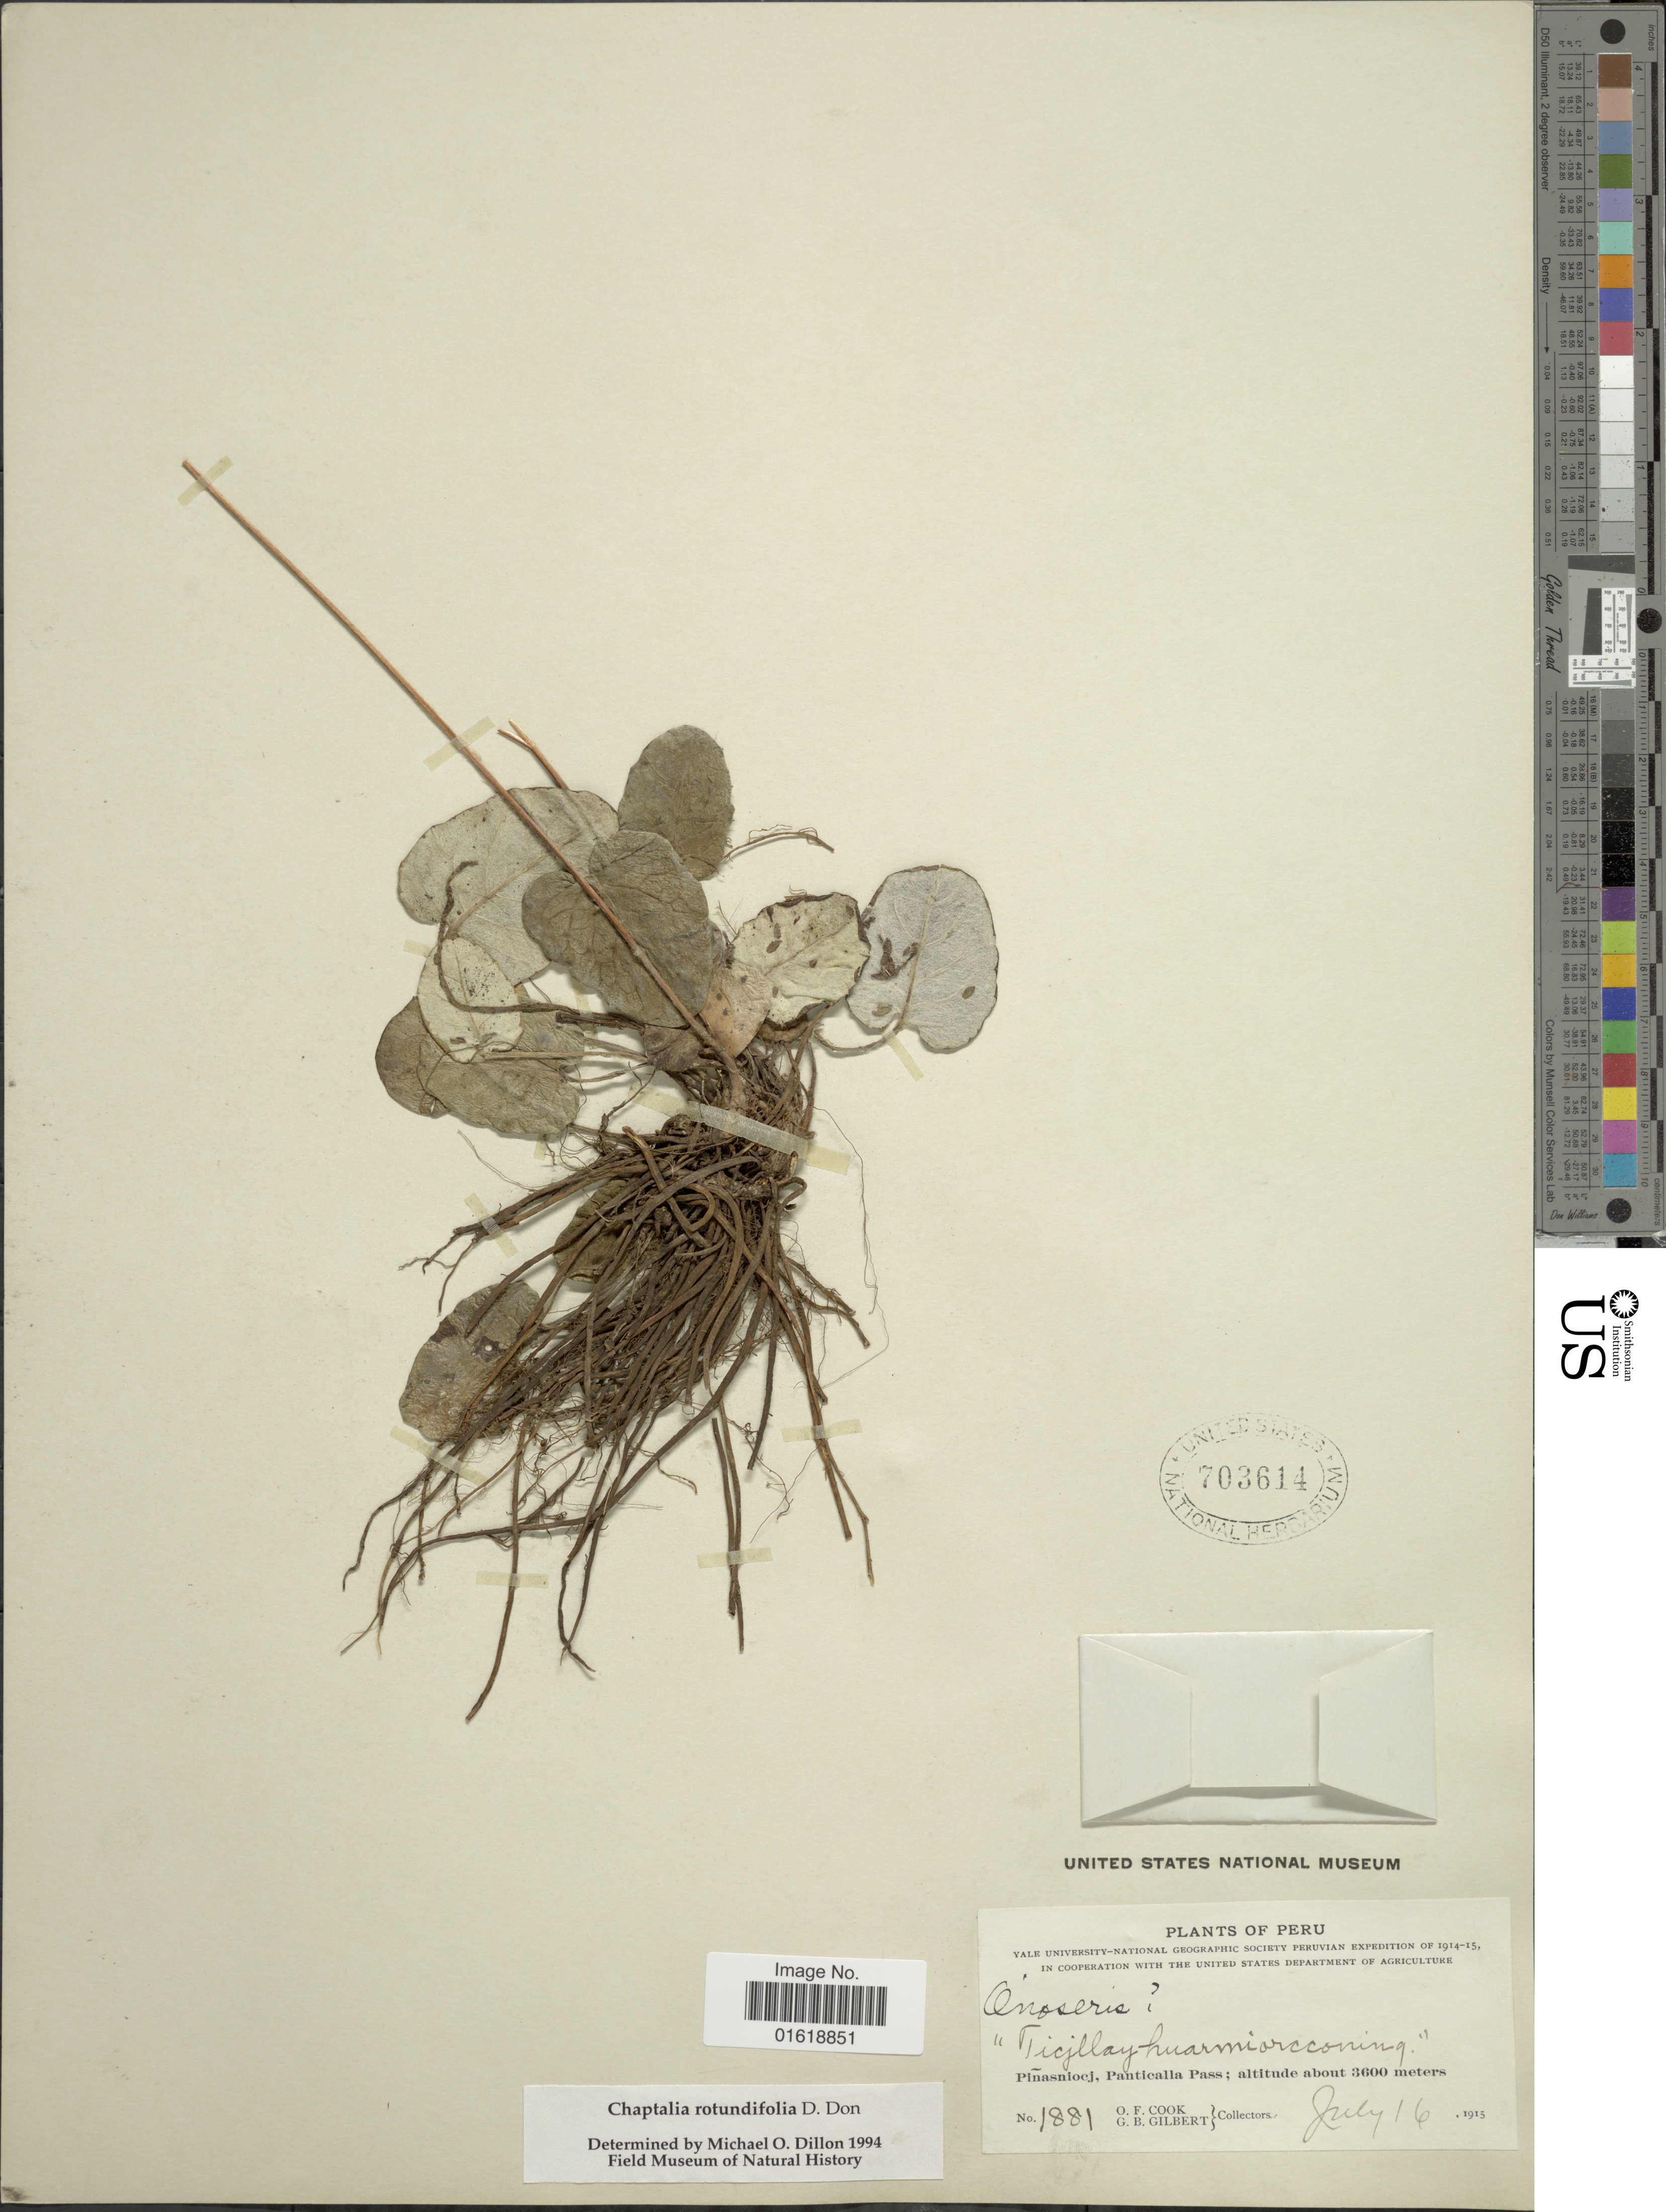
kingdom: Plantae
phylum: Tracheophyta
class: Magnoliopsida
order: Asterales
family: Asteraceae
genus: Chaptalia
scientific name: Chaptalia rotundifolia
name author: D. Don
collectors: O. F. Cook & G. B. Gilbert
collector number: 1881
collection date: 1915-07-16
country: Peru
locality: Piñasniocj, Panticalla Pass.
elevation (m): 3600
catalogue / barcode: US 703614